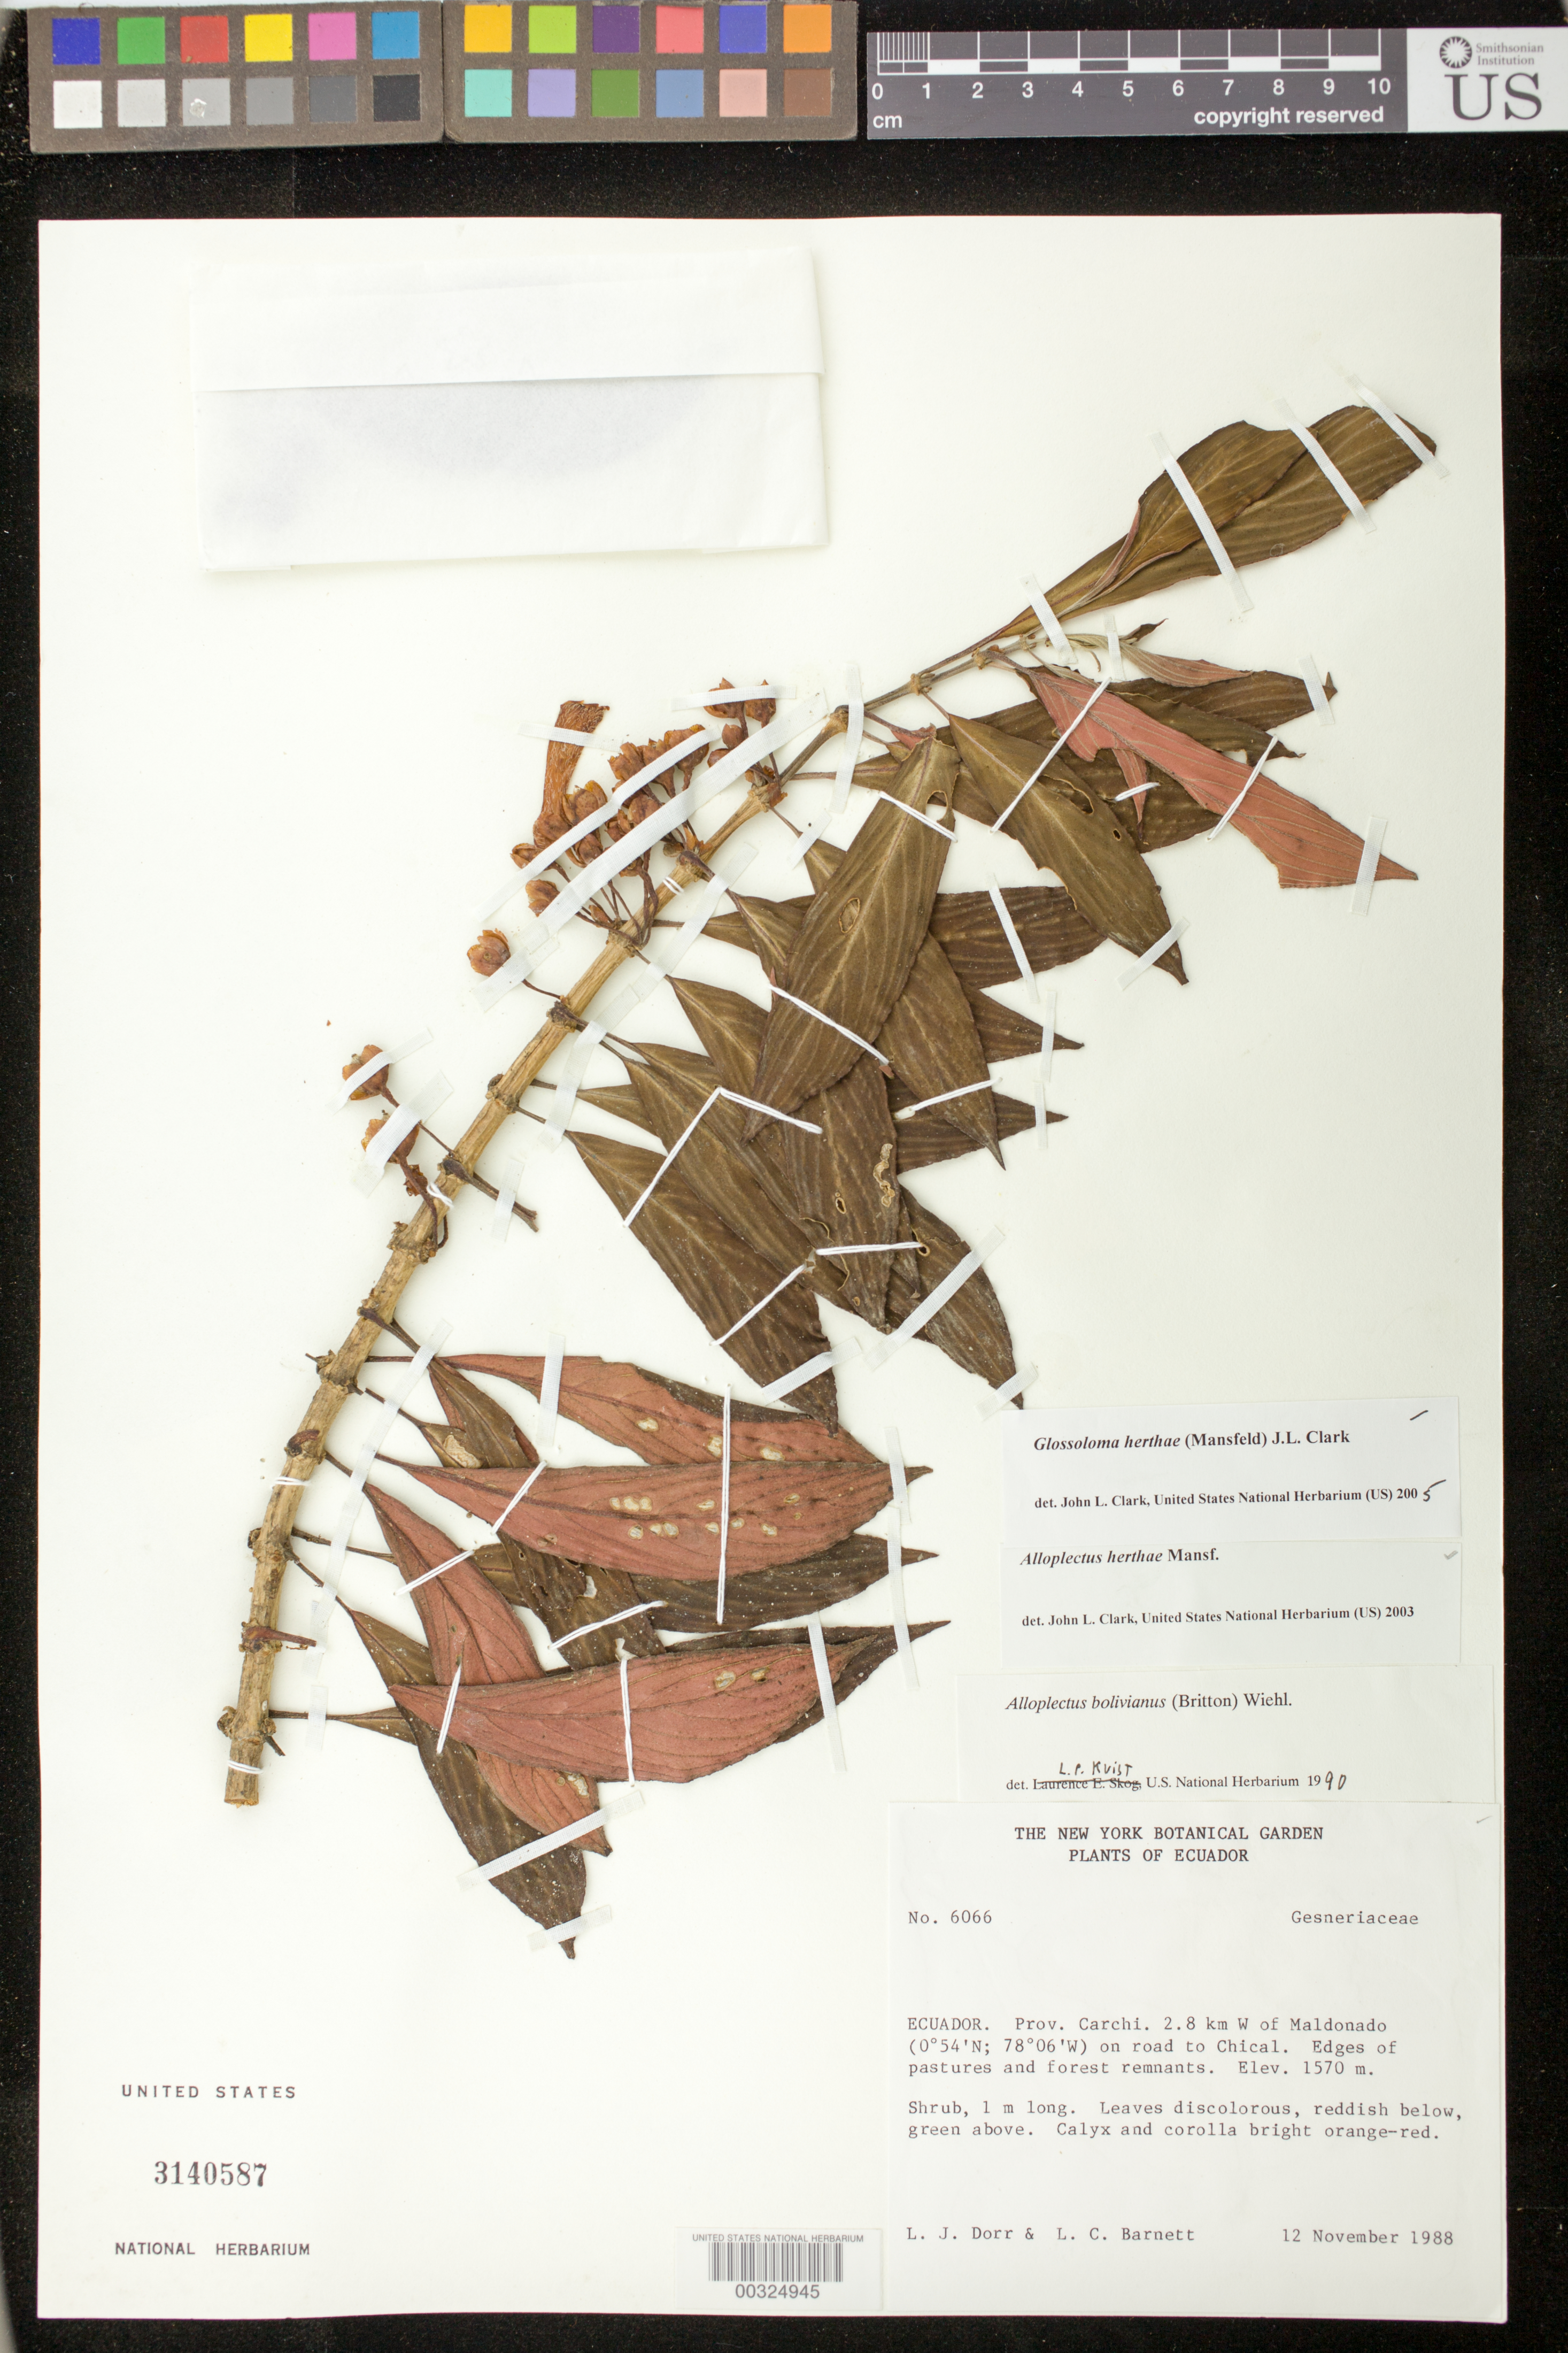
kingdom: Plantae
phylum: Tracheophyta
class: Magnoliopsida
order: Lamiales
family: Gesneriaceae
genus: Glossoloma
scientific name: Glossoloma herthae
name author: (Mansf.) J.L. Clark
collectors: L. J. Dorr & L. C. Barnett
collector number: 6066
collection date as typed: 12 Nov 1988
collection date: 1988-11-12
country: Ecuador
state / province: Carchi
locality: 2.8 km W of Maldonado on road to Chical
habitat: Edges of pastures and forest remnants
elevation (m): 1570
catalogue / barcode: US 3140587